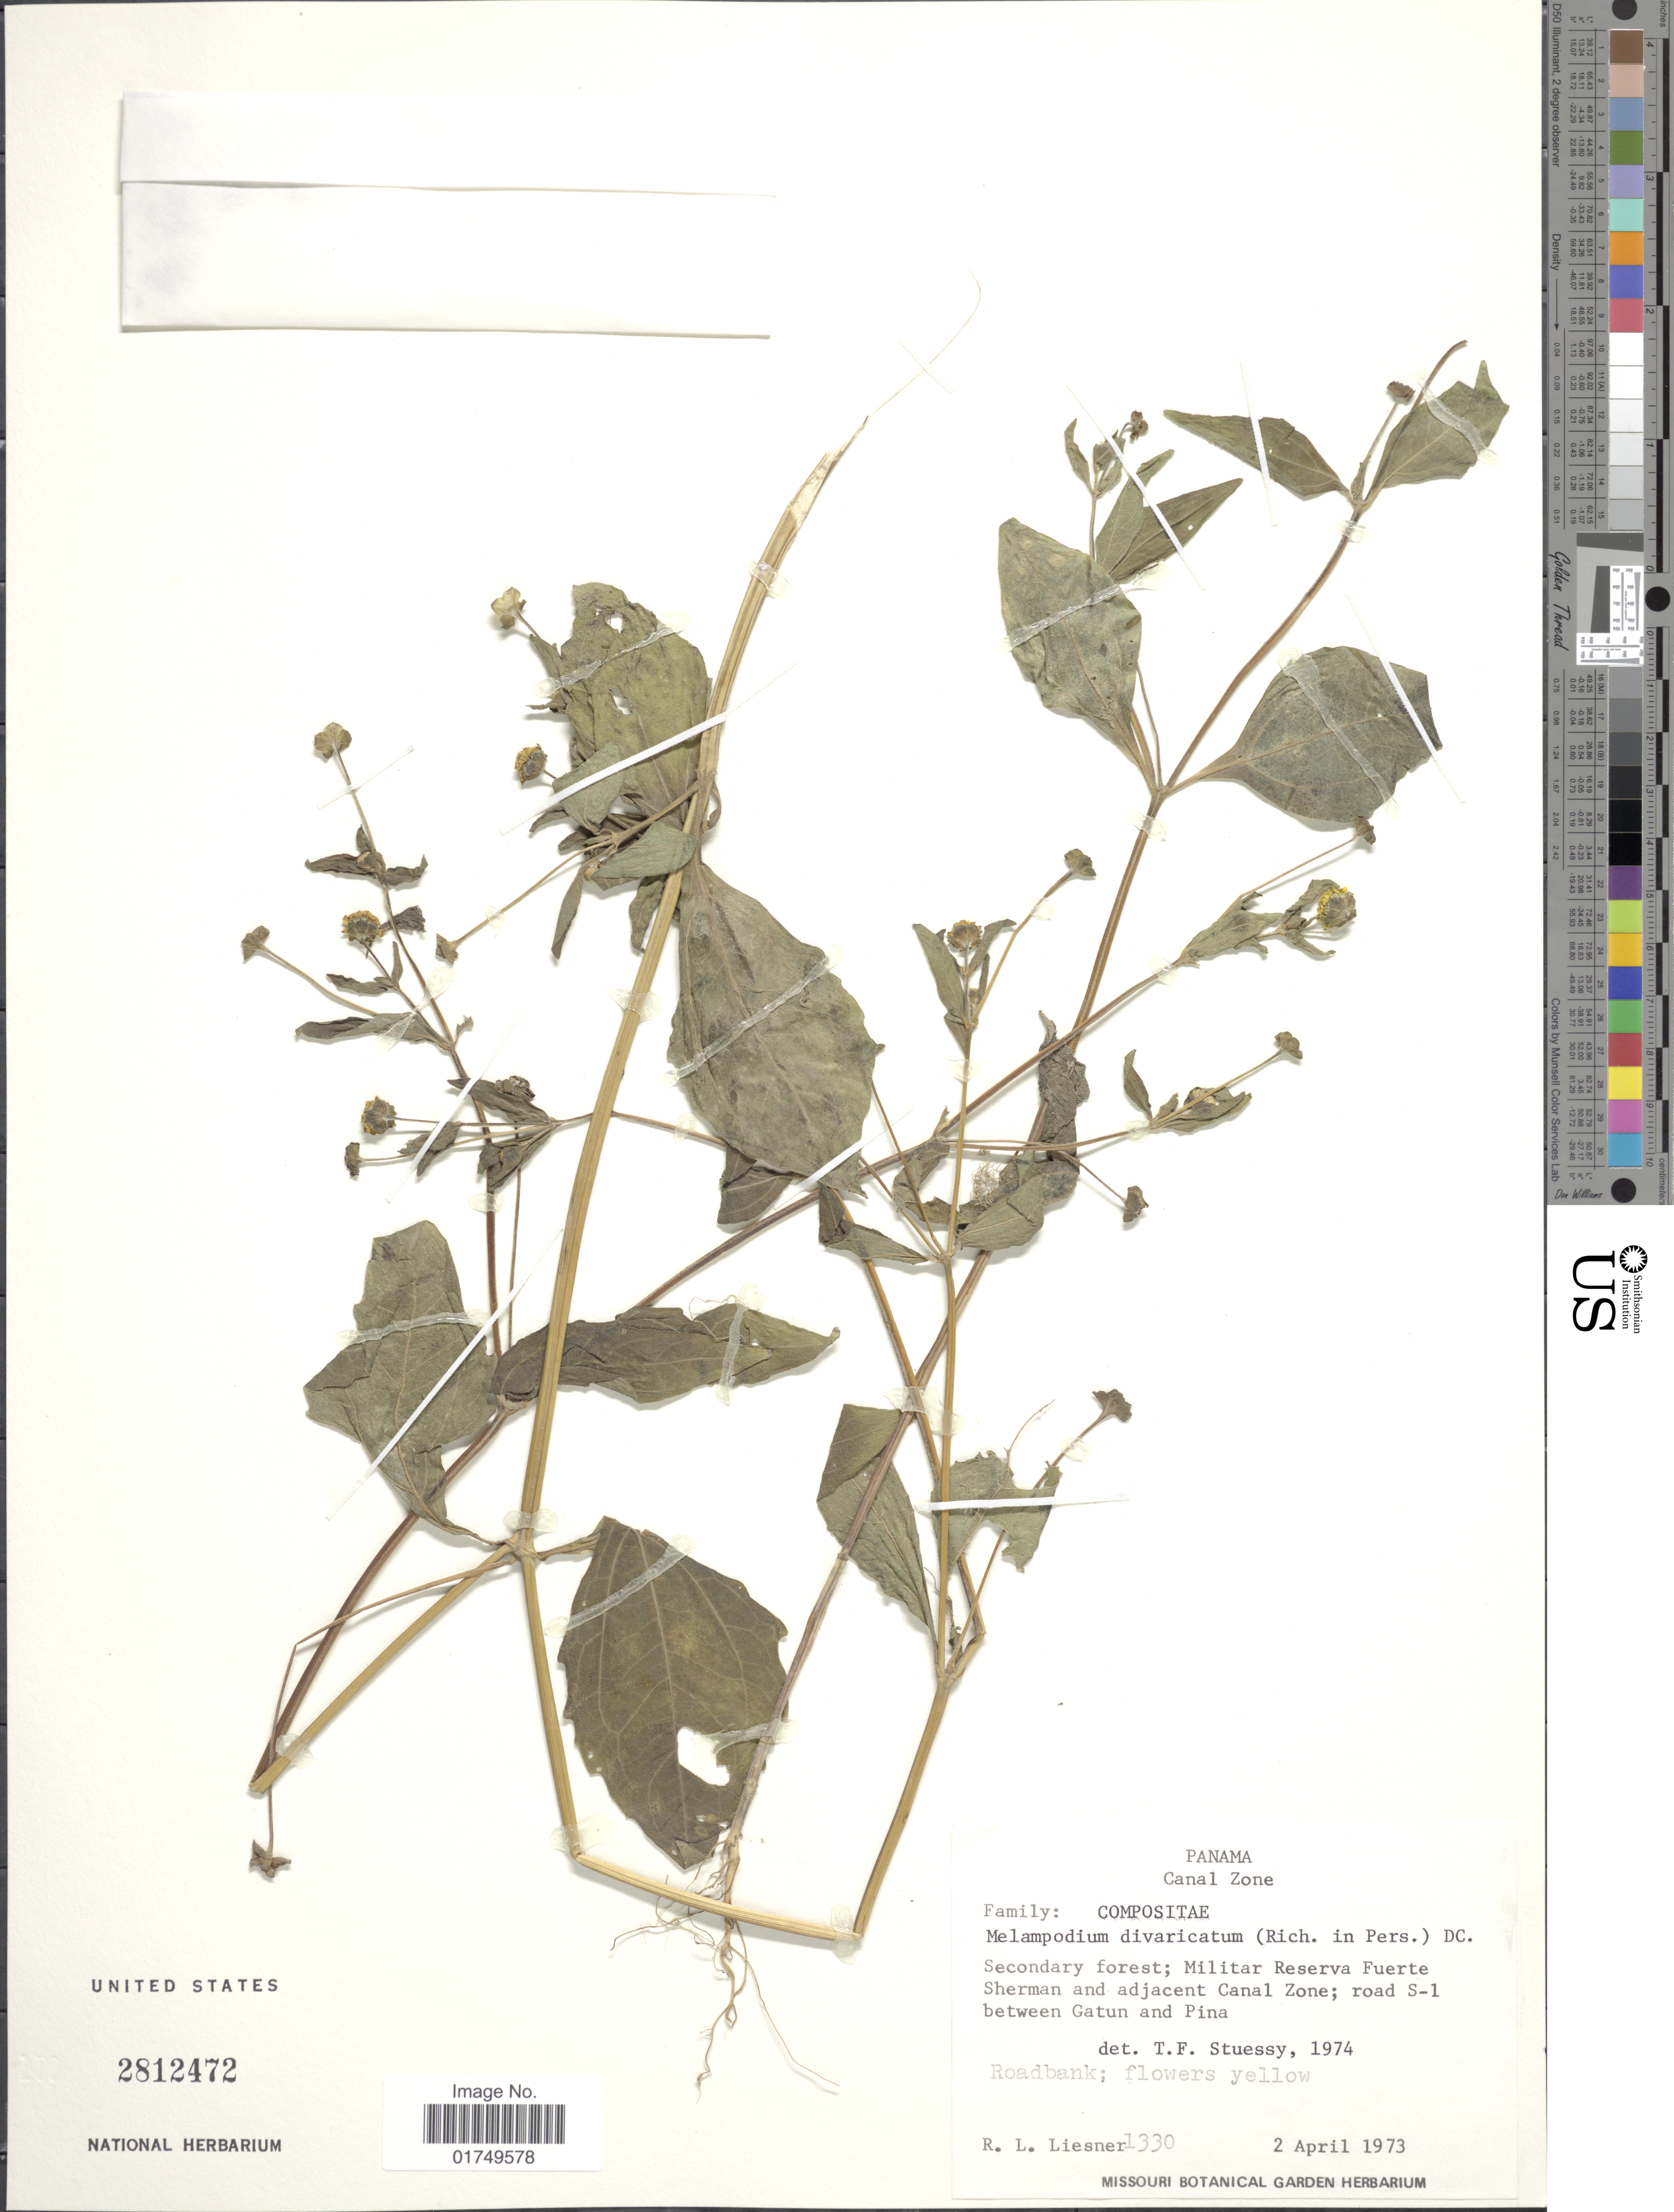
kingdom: Plantae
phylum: Tracheophyta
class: Magnoliopsida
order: Asterales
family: Asteraceae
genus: Melampodium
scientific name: Melampodium divaricatum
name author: (Rich.) DC.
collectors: R. L. Liesner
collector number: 1330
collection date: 1973-04-02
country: Panama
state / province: Colón / Panamá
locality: Canal Zone, Secondary forest: Militar Reserva Fuerte Sherman and adjacent Canal Zone; road S-1 between Gatun and Pina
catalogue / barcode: US 2812472